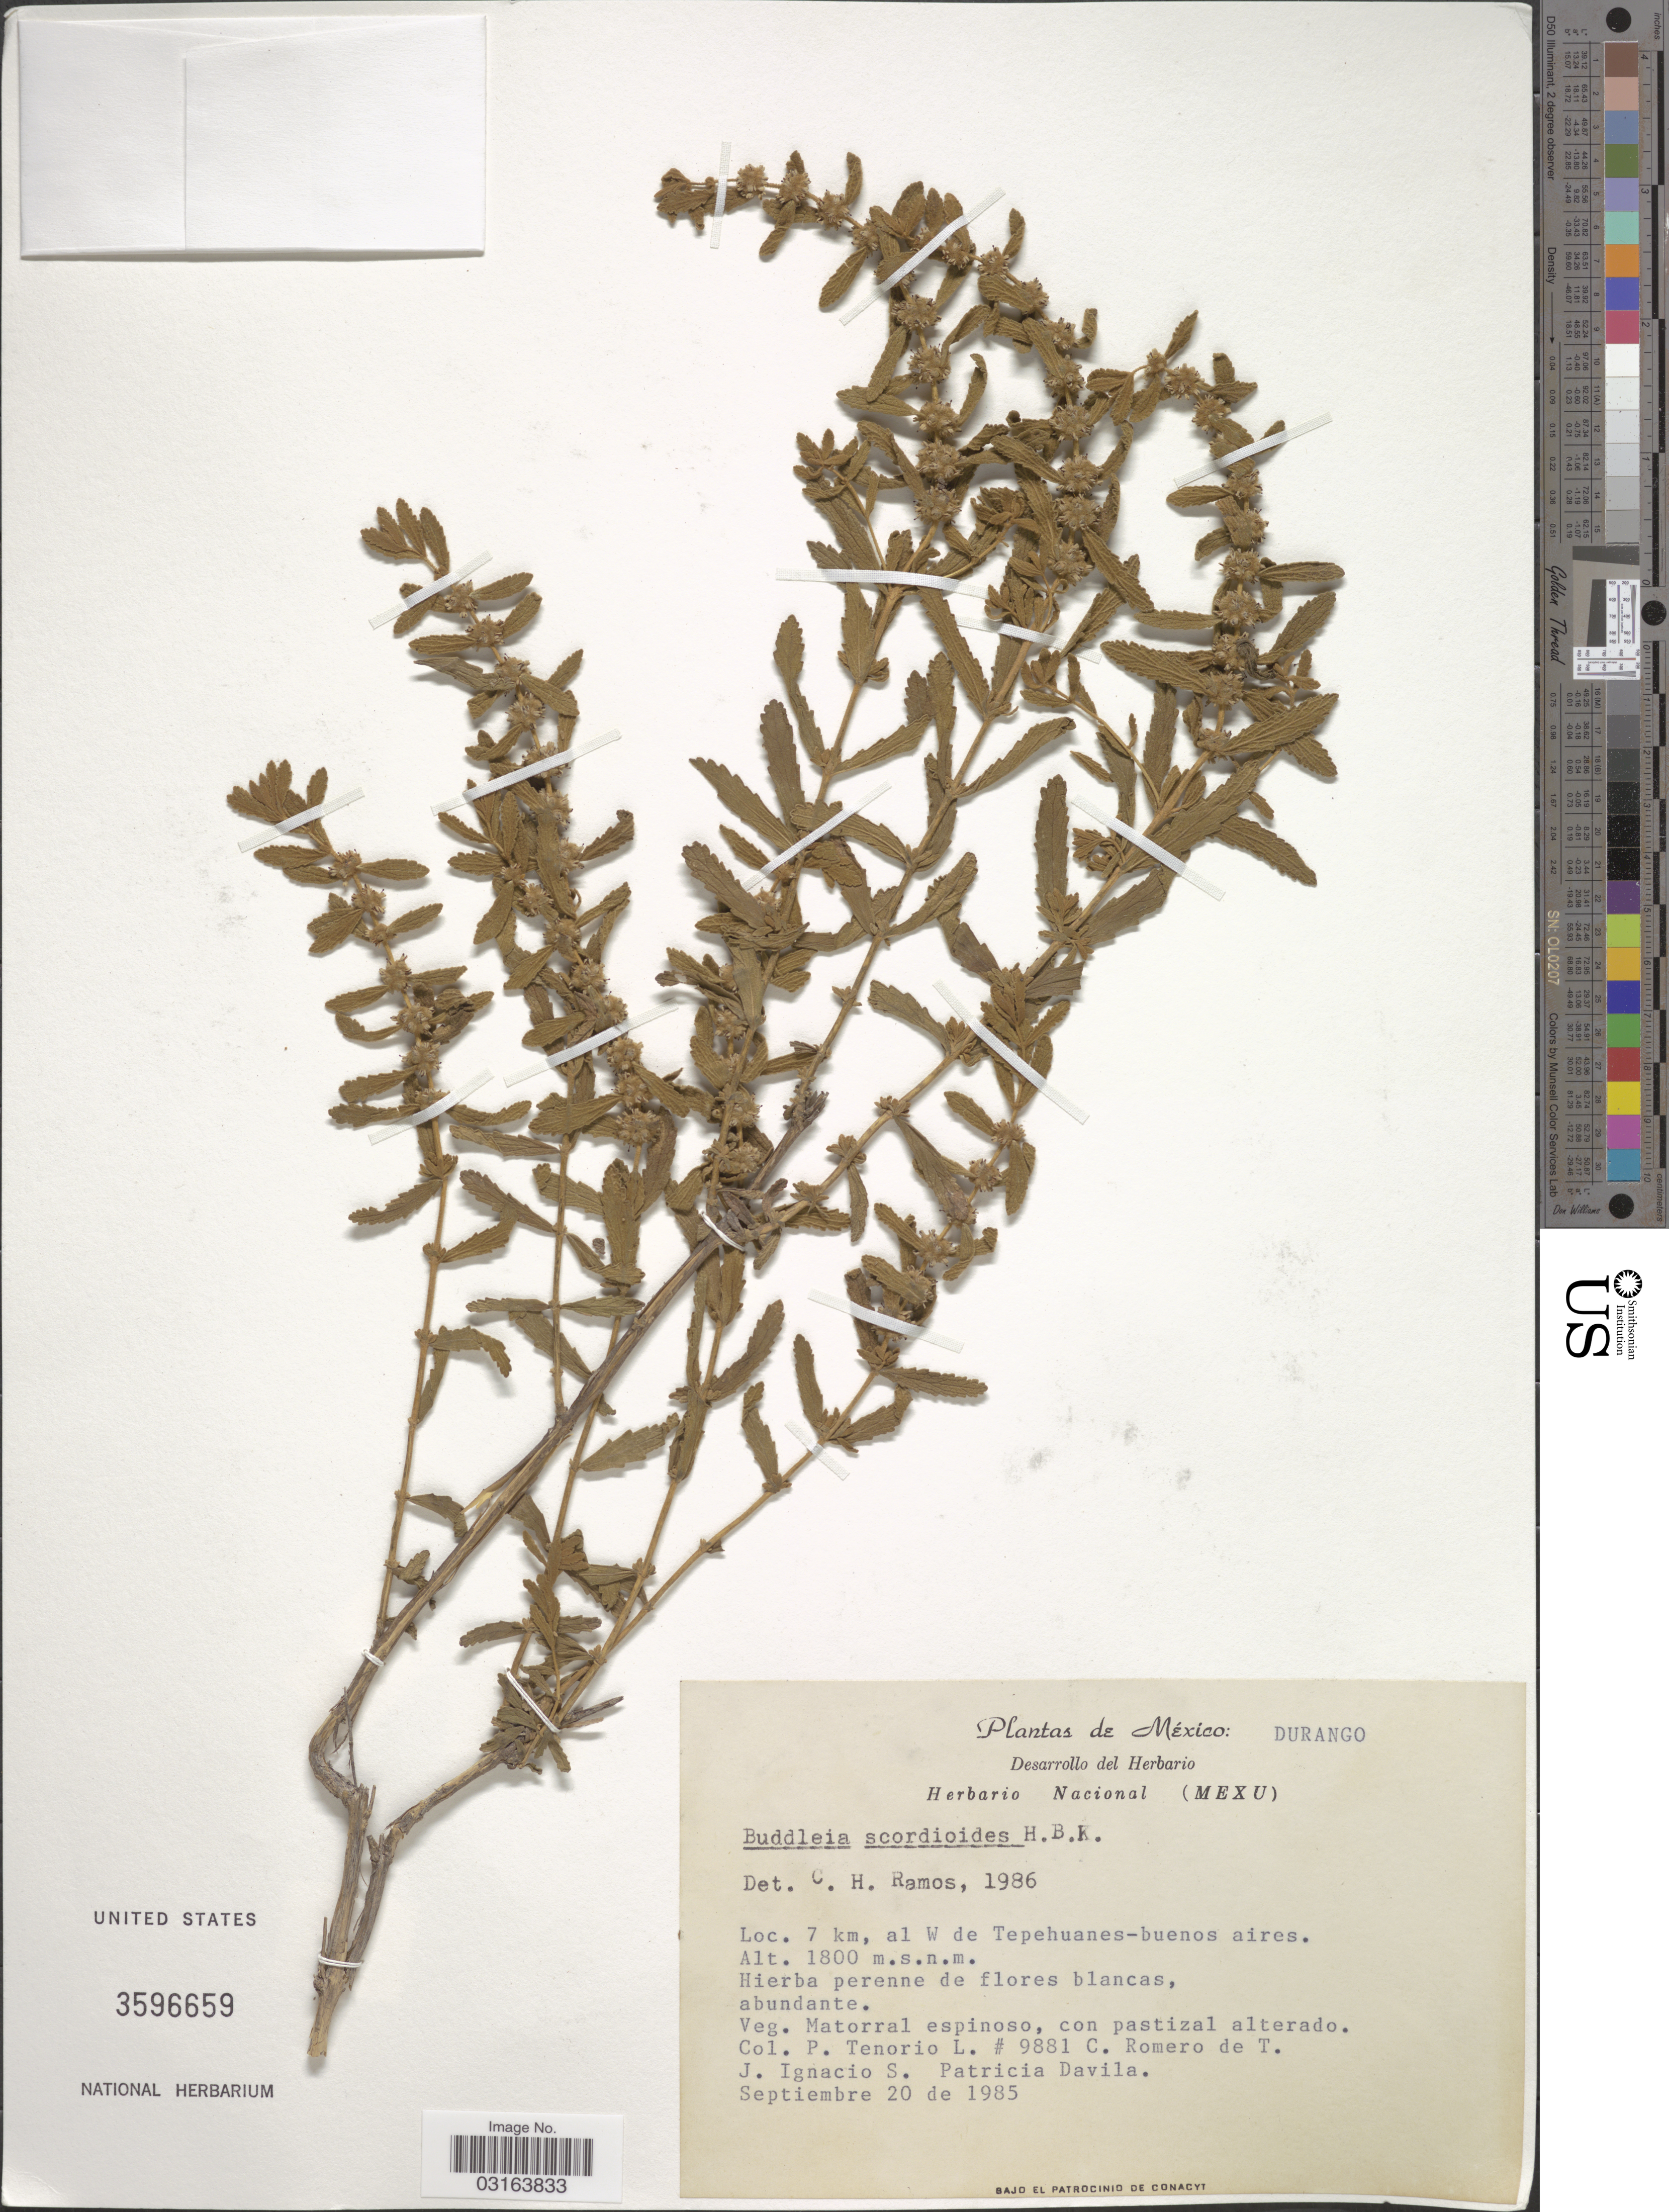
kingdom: Plantae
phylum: Tracheophyta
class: Magnoliopsida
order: Lamiales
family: Scrophulariaceae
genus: Buddleja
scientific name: Buddleja scordioides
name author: Kunth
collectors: P. Tenorio L., C. Romero de T., Ignacio S., J. & P. Dávila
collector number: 9881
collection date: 1985-09-20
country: Mexico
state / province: Durango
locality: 7 km, al W de Tepehuanes-buenos aires.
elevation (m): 1800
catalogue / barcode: US 3596659